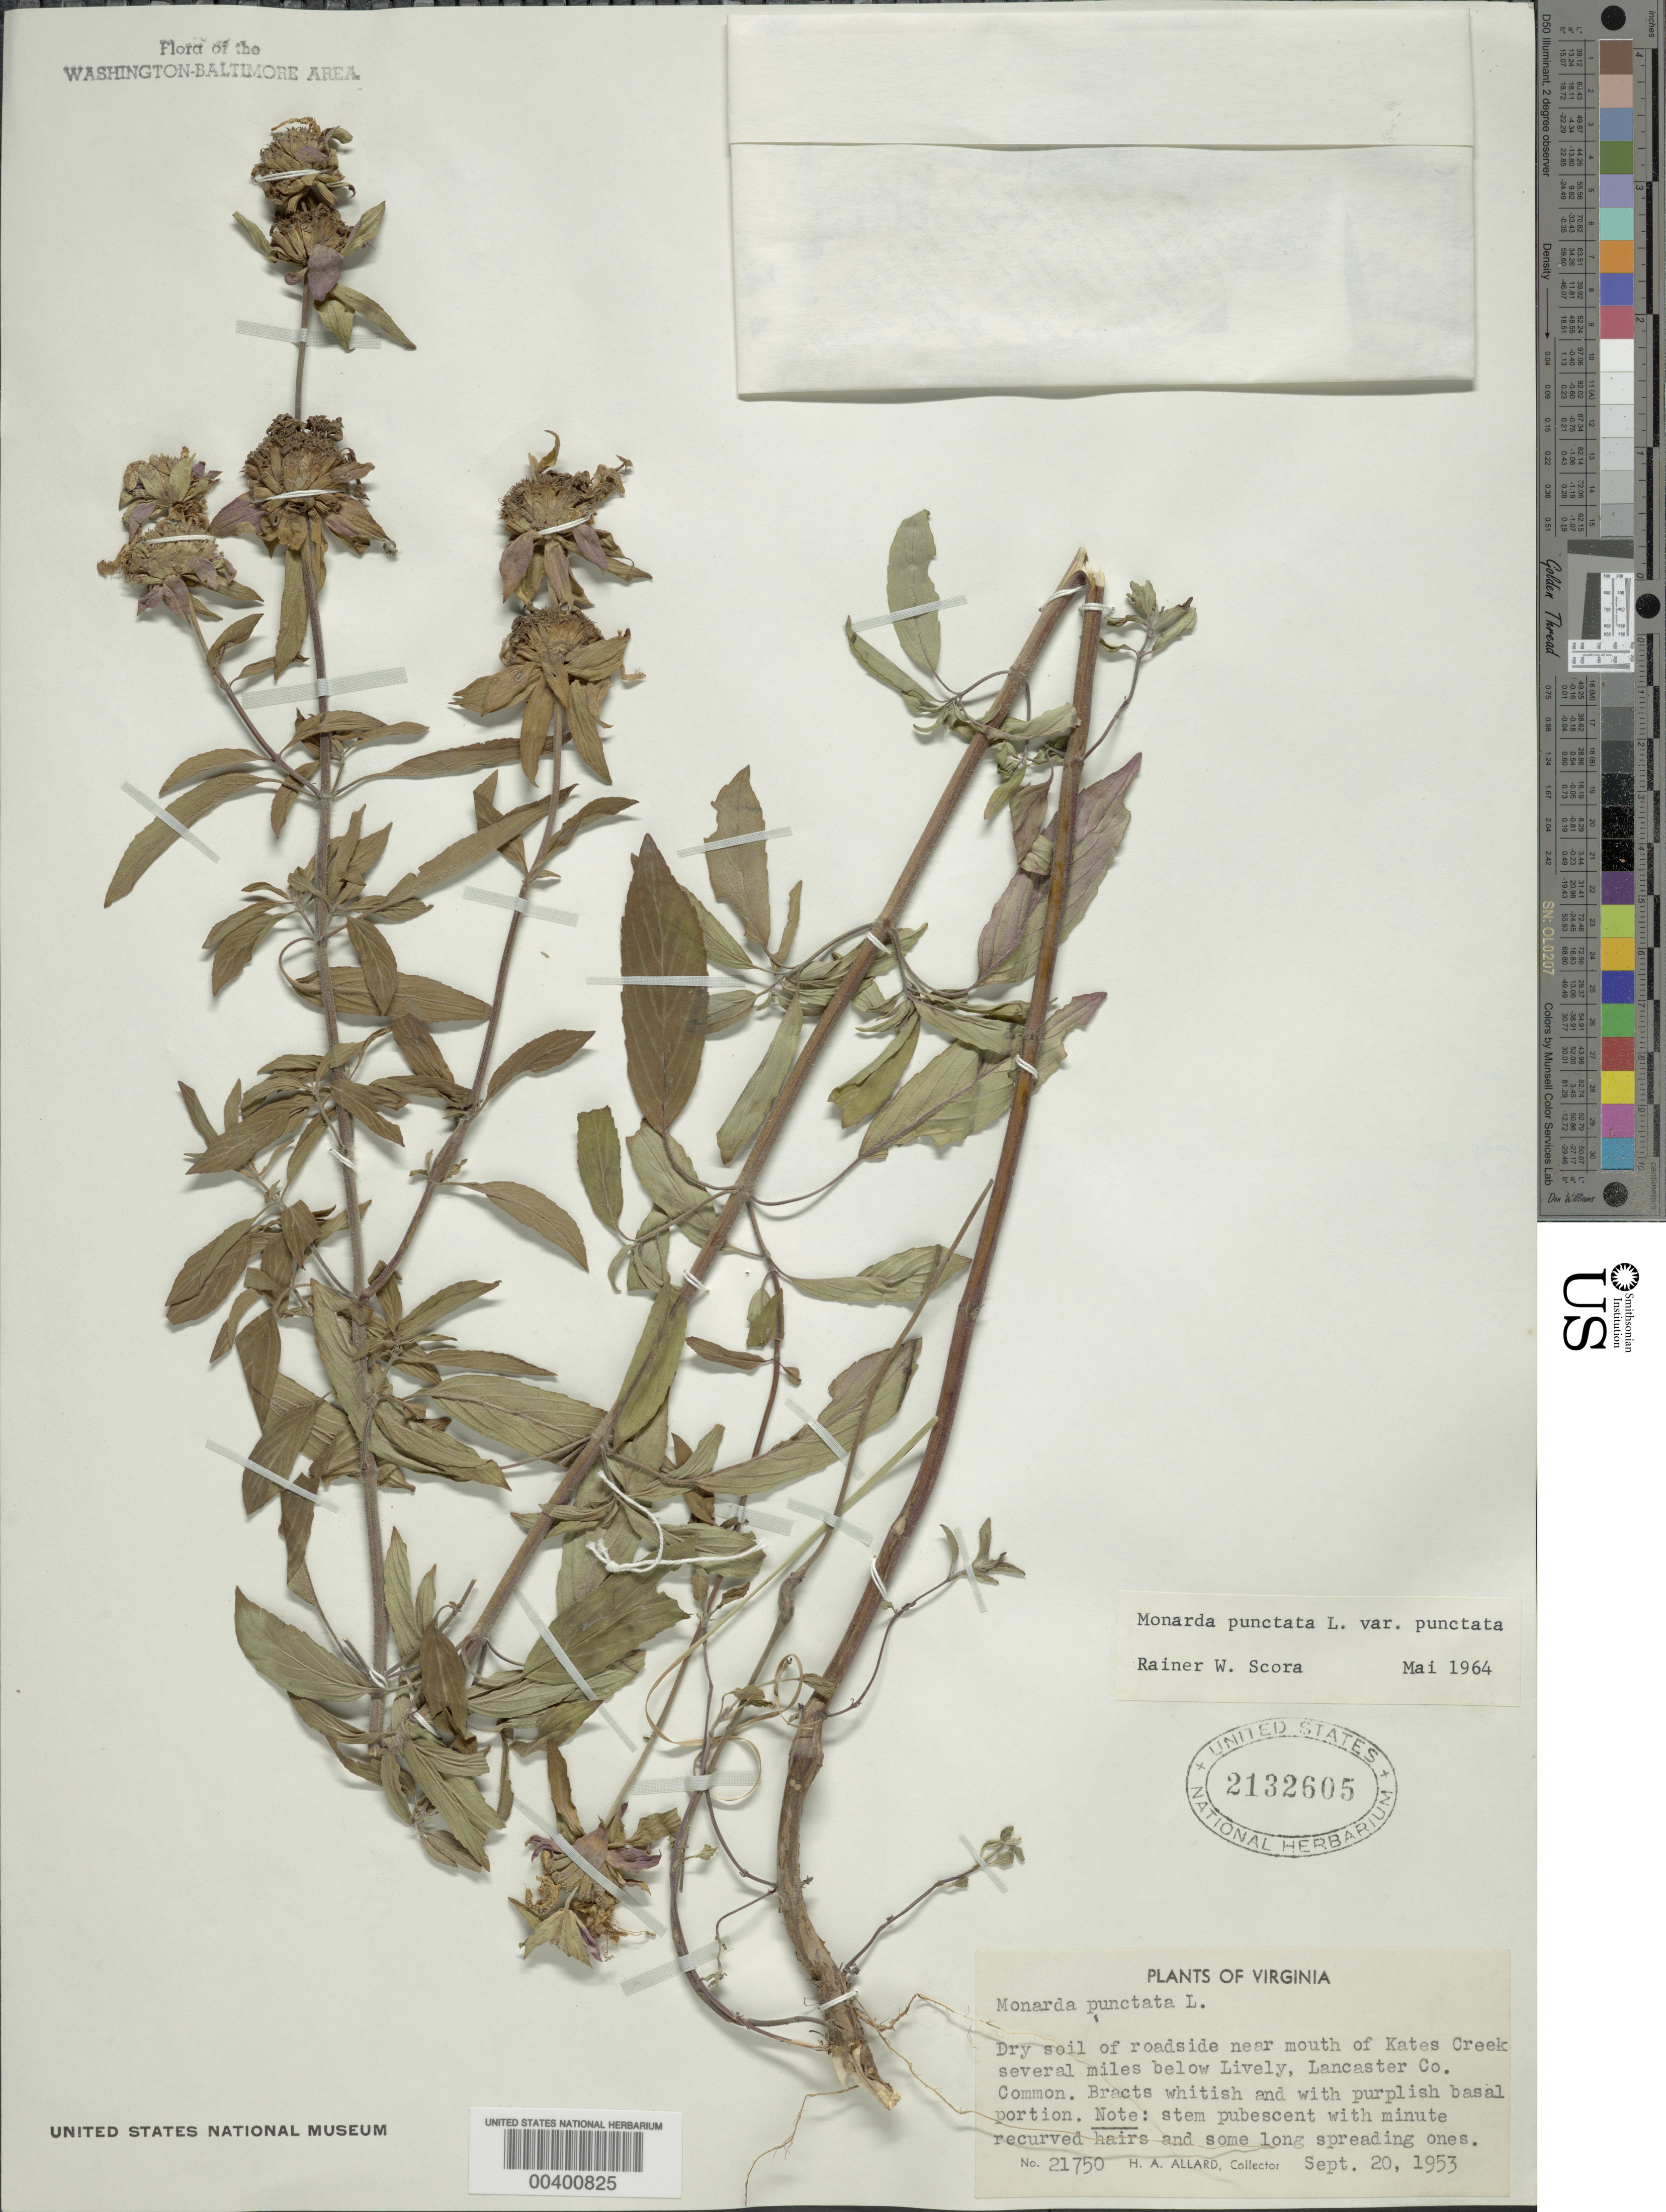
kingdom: Plantae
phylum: Tracheophyta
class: Magnoliopsida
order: Lamiales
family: Lamiaceae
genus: Monarda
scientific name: Monarda punctata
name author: L.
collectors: H. A. Allard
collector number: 21750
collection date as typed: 20 Sep 1953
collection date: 1953-09-20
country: United States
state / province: Virginia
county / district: Lancaster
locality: Kates Creek below Lively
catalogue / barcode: US 2132605